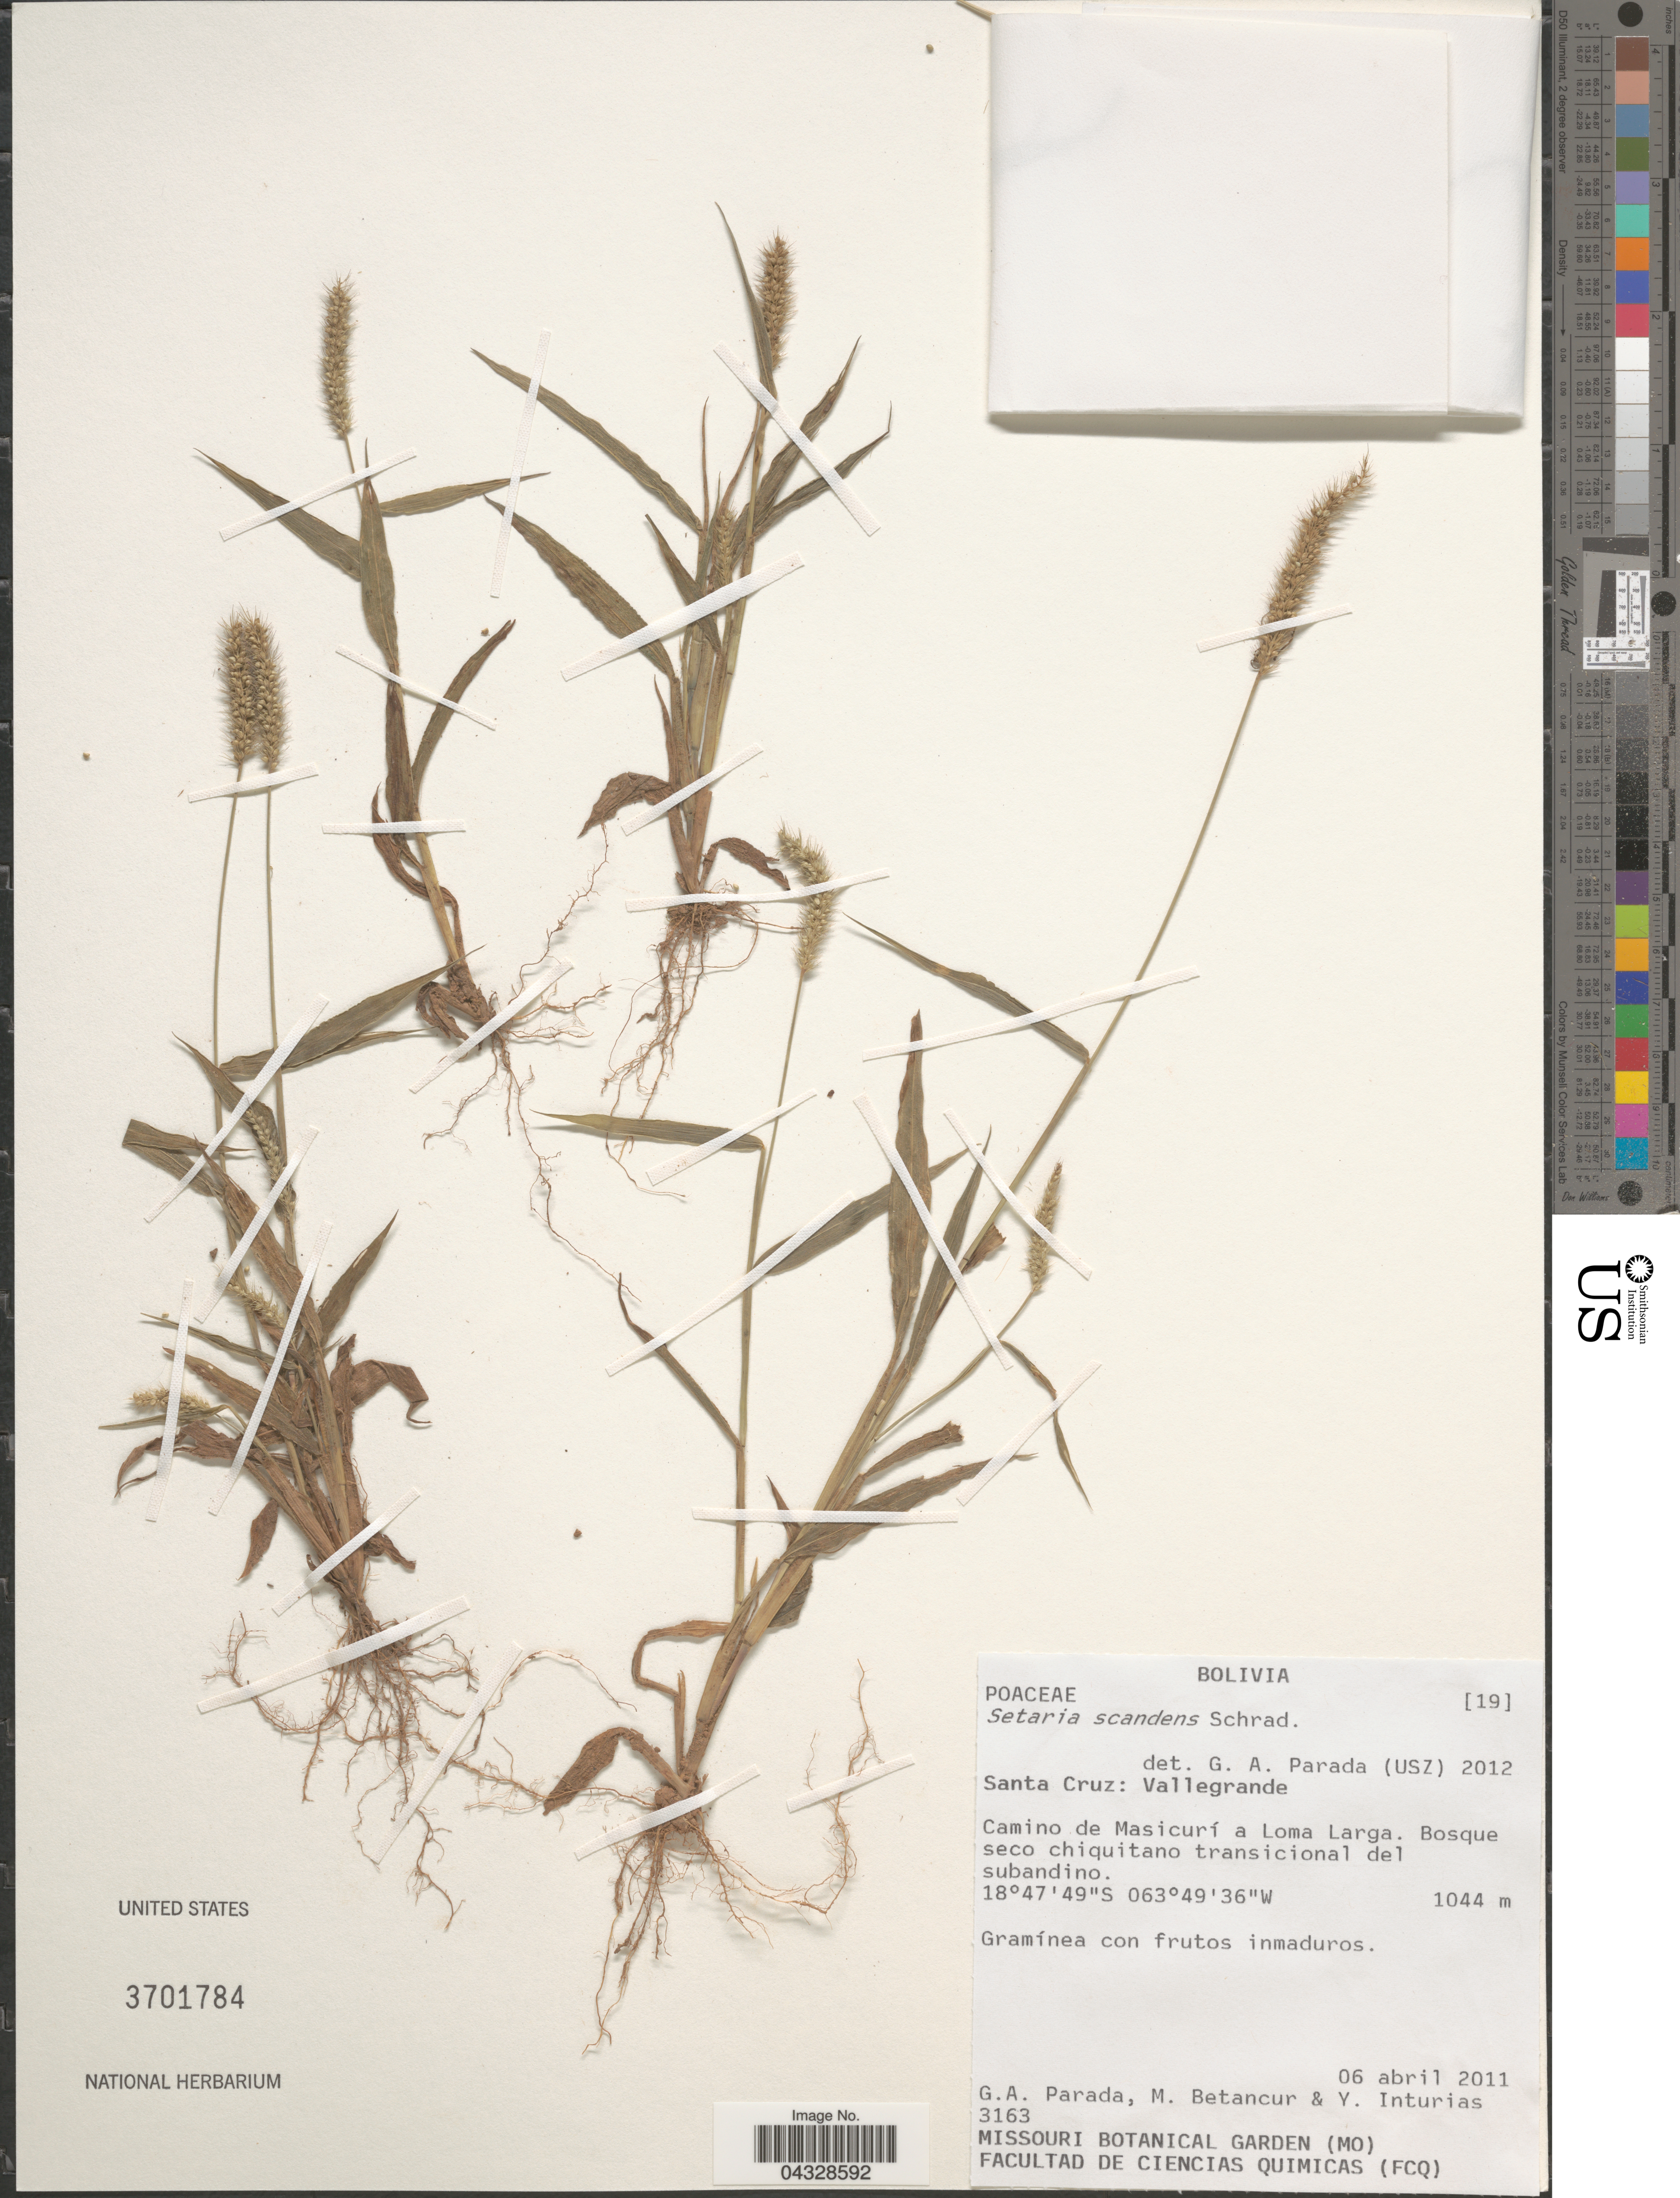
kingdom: Plantae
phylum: Tracheophyta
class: Liliopsida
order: Poales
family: Poaceae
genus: Setaria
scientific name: Setaria scandens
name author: Schrad. ex Schult.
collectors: G. Parada, Betancur, M. & Y. Inturias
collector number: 3163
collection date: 2011-04-06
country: Bolivia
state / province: Santa Cruz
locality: Vallegrande. Camino de Masicurí a Loma Larga. Bosque seco chiquitano transicional del subandino.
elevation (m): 1044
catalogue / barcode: US 3701784